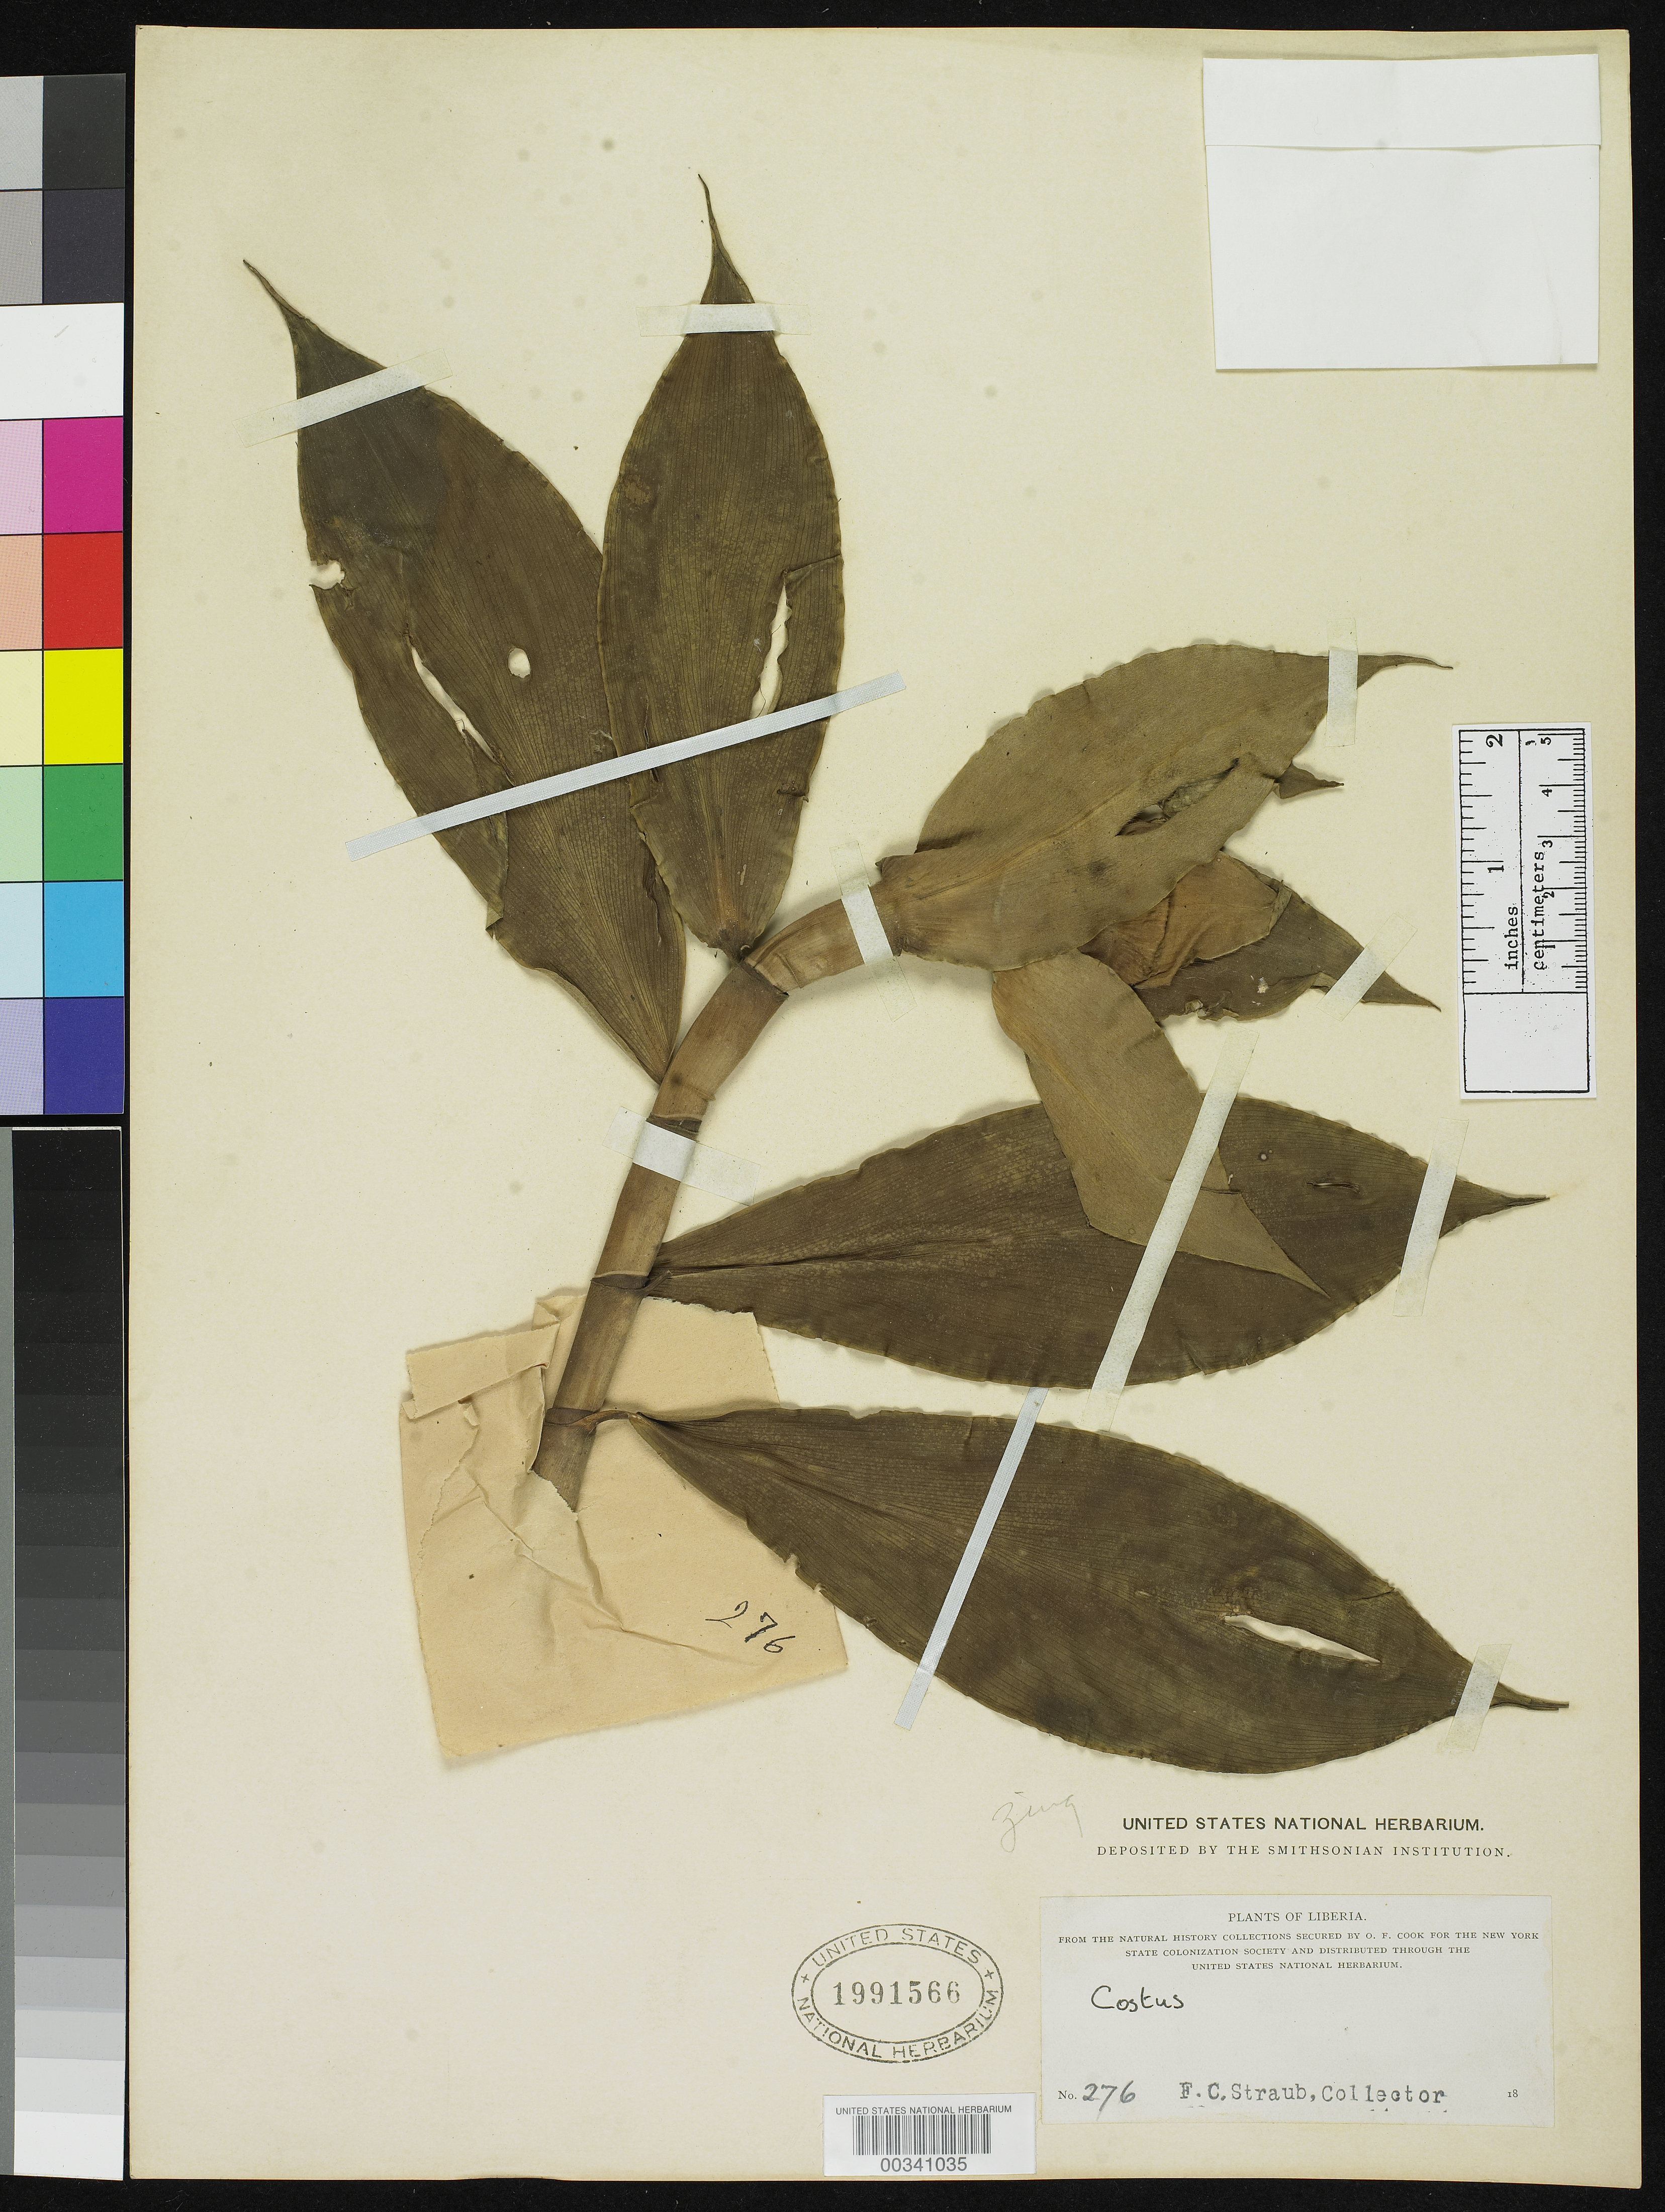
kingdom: Plantae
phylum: Tracheophyta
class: Liliopsida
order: Zingiberales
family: Costaceae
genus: Costus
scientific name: Costus sp.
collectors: F. Straub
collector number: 276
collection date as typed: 18--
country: Liberia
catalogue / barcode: US 1991566